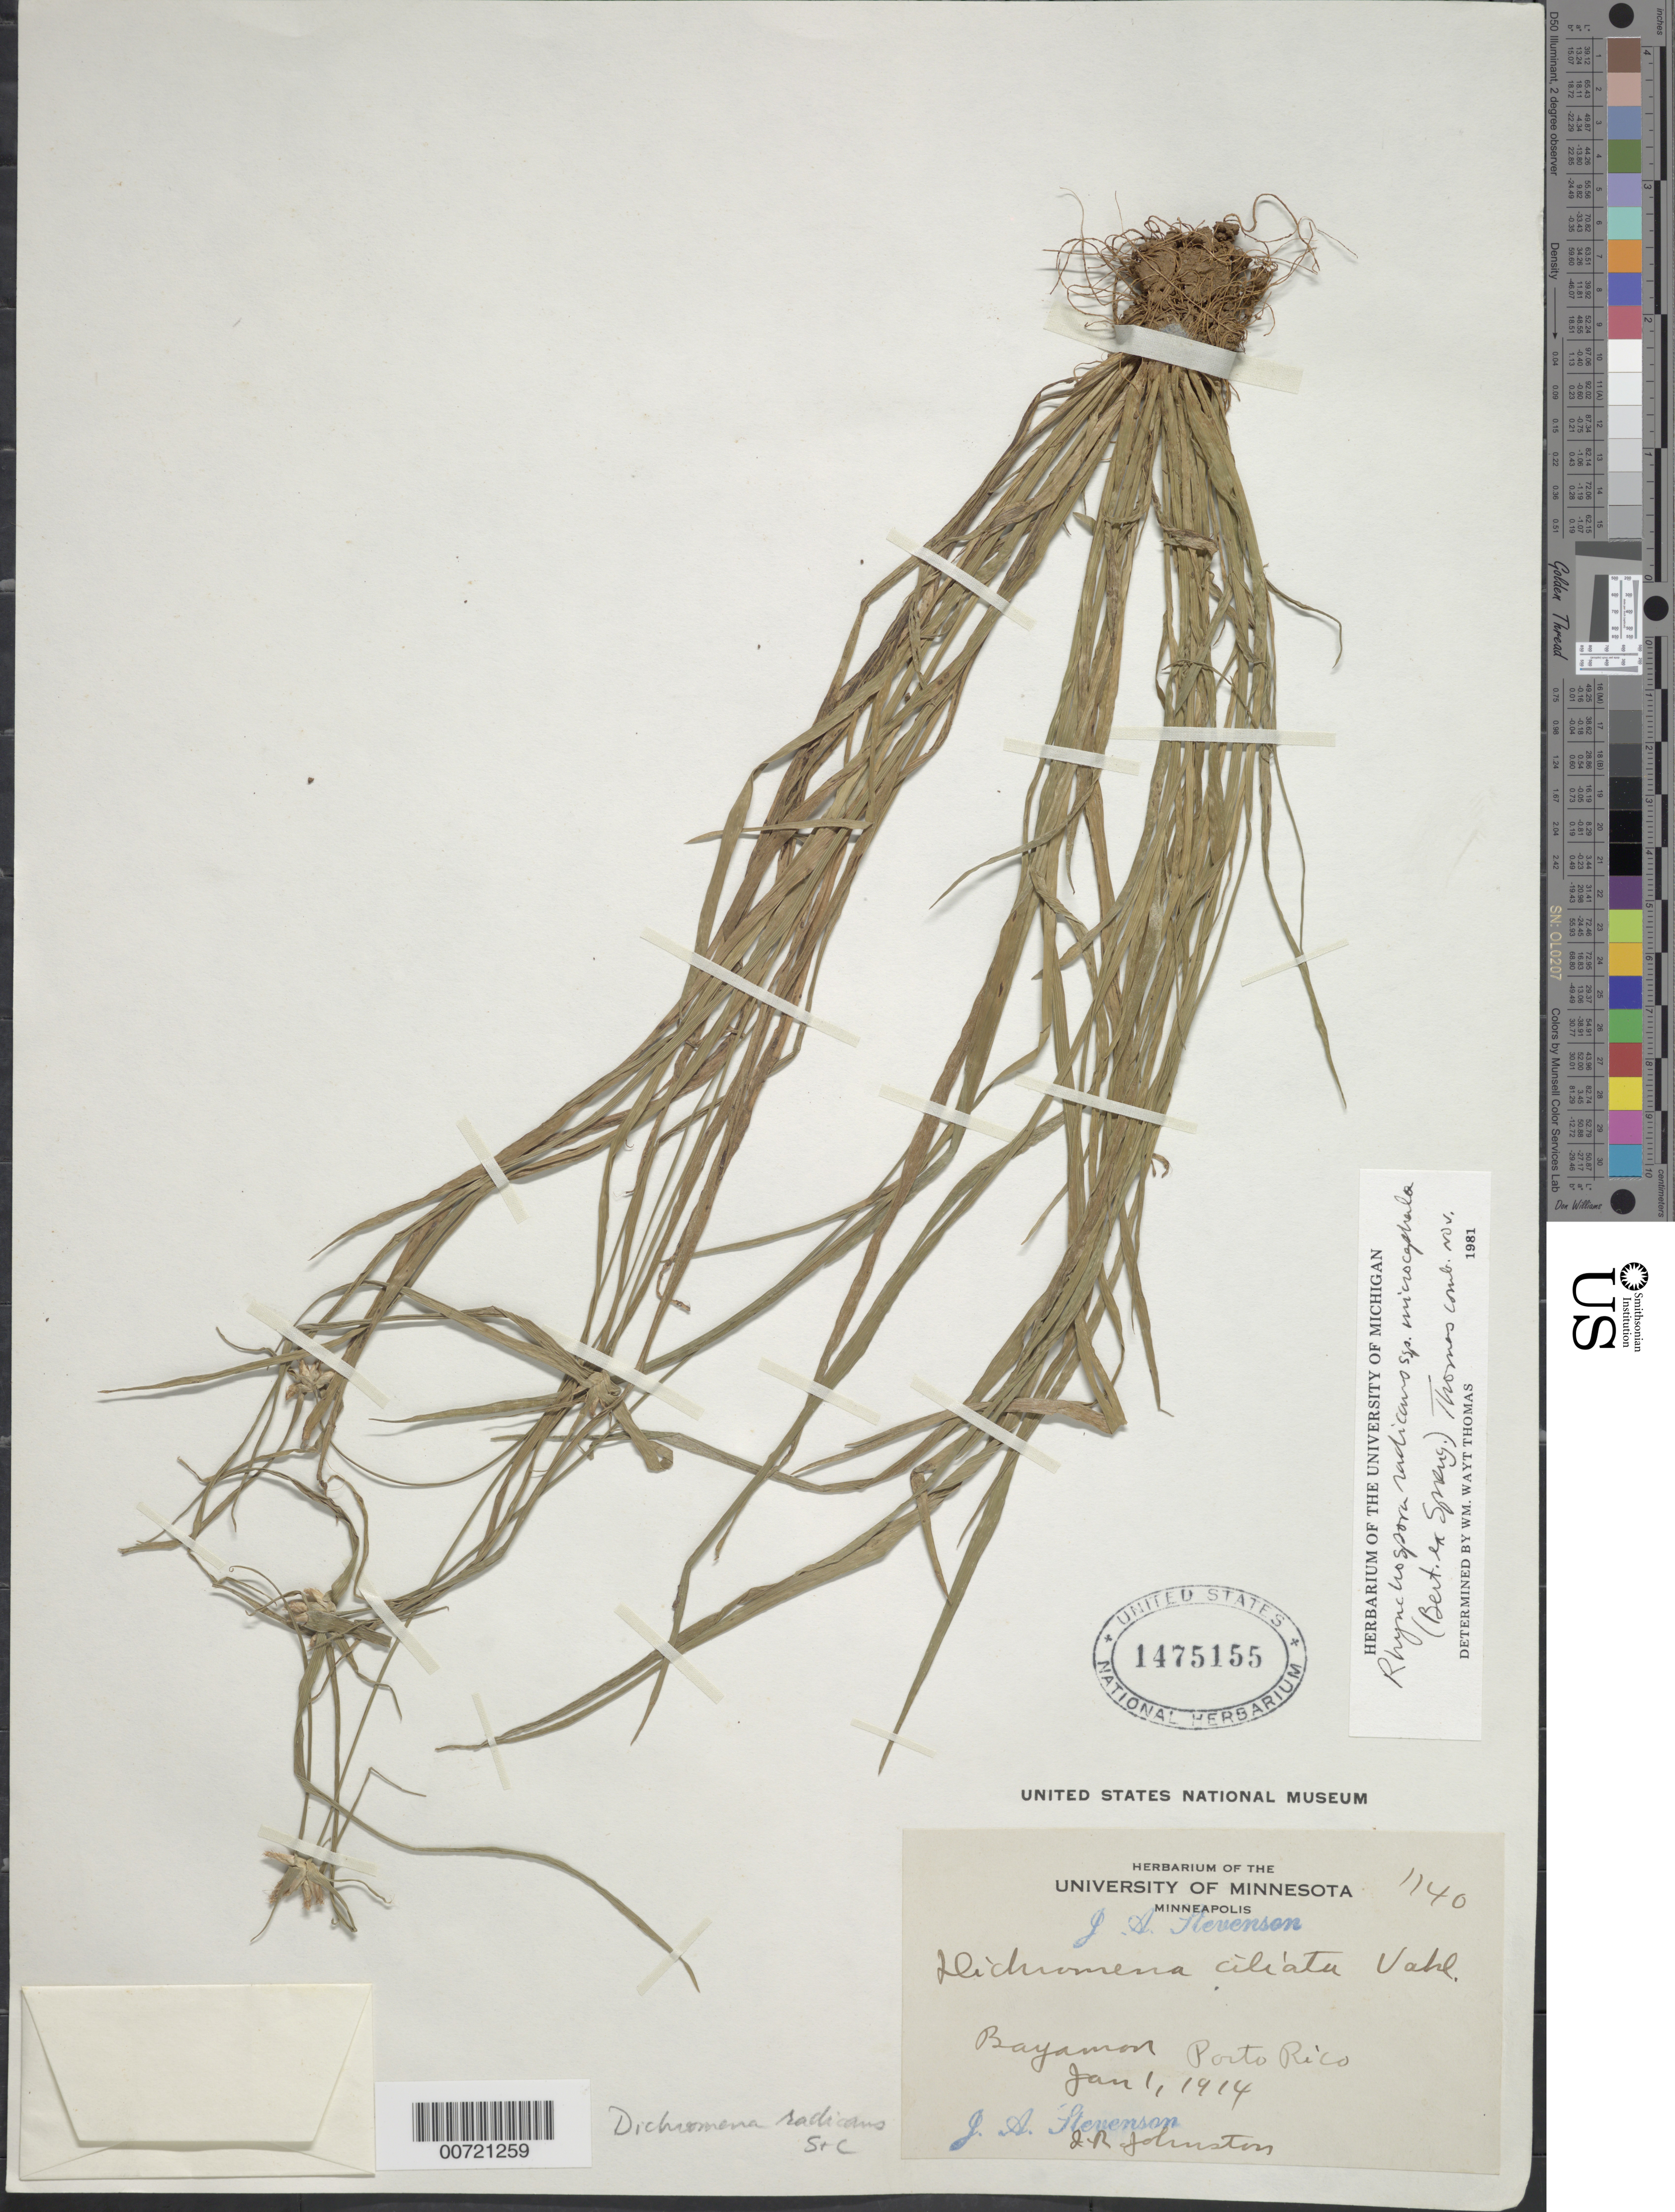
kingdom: Plantae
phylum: Tracheophyta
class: Liliopsida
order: Poales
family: Cyperaceae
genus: Rhynchospora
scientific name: Rhynchospora radicans subsp. microcephala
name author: (Bertero ex Spreng.) W.W. Thomas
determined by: Thomas, W. W.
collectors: J. Johnston & J. A. Stevenson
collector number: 1140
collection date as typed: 01 Jan 1914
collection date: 1914-01-01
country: Puerto Rico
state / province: Bayamón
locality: Bayamón.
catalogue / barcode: US 1475155